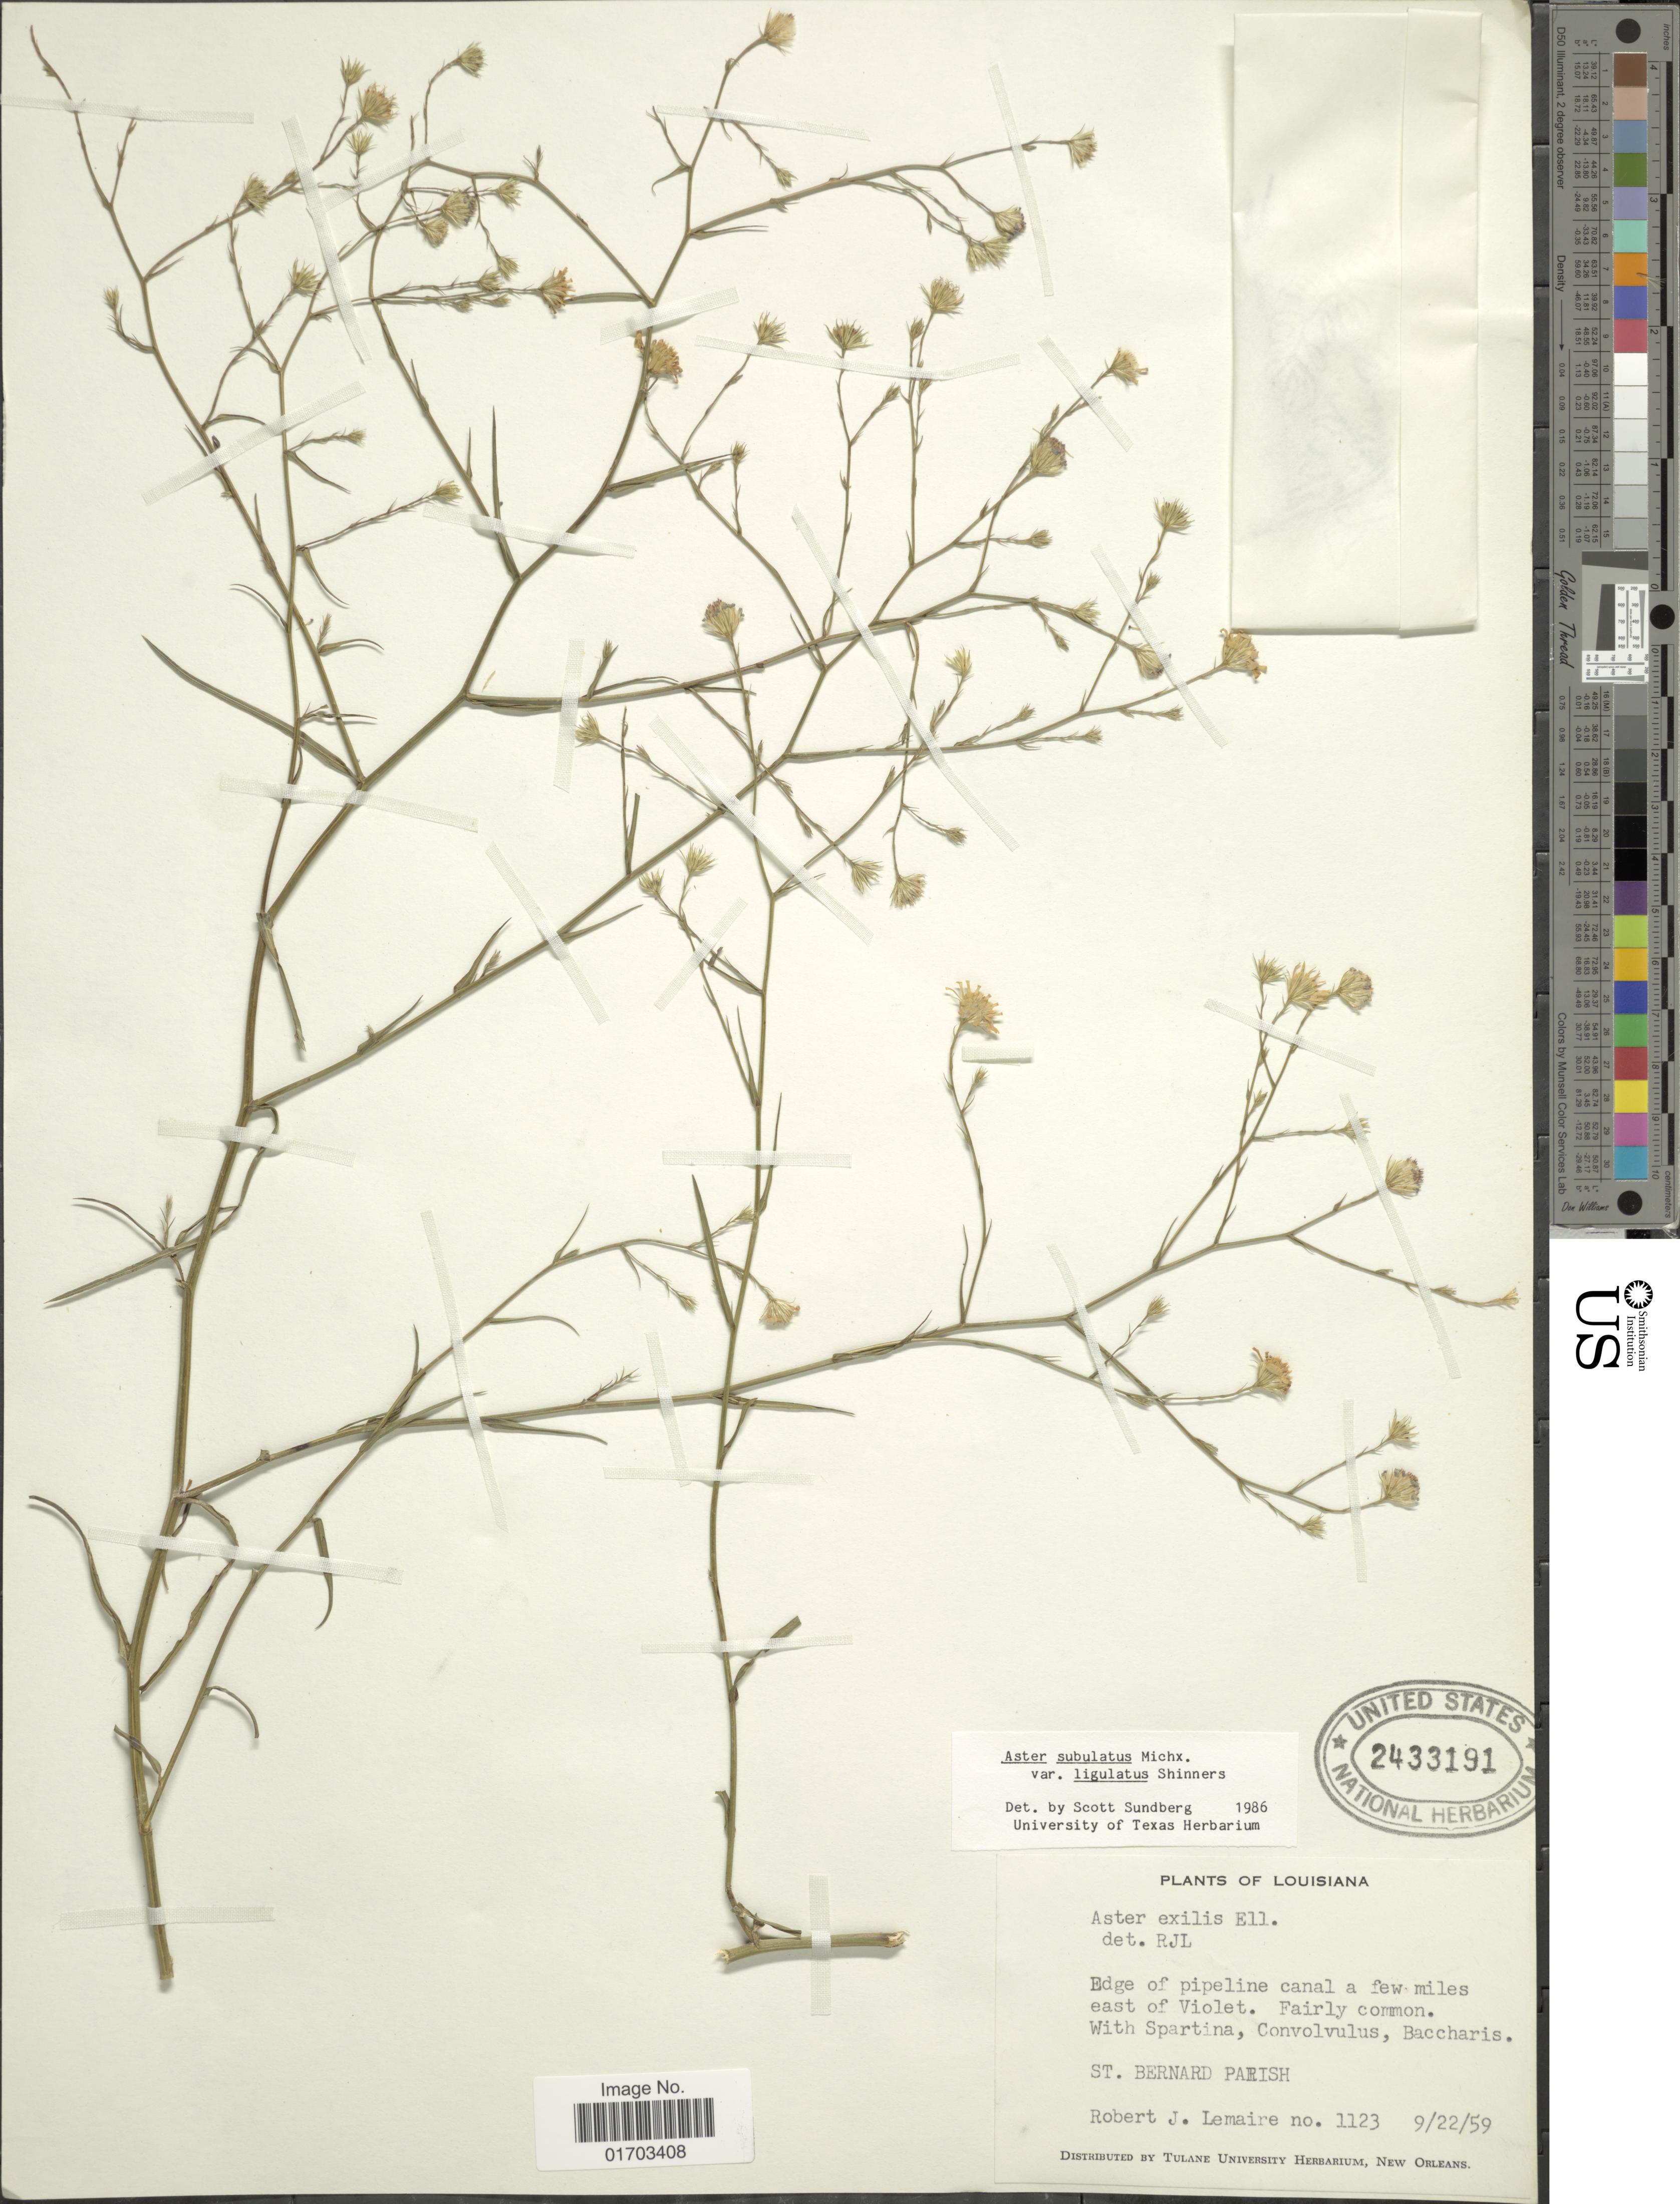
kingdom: Plantae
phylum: Tracheophyta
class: Magnoliopsida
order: Asterales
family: Asteraceae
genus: Symphyotrichum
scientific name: Symphyotrichum subulatum var. ligulatum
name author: (Shinners) S.D. Sundb.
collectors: R. J. Lemaire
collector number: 1123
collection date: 1959-09-22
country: United States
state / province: Louisiana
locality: Edge of pipeline canal a few miles east of Violet, St. Bernard Parish.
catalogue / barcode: US 2433191